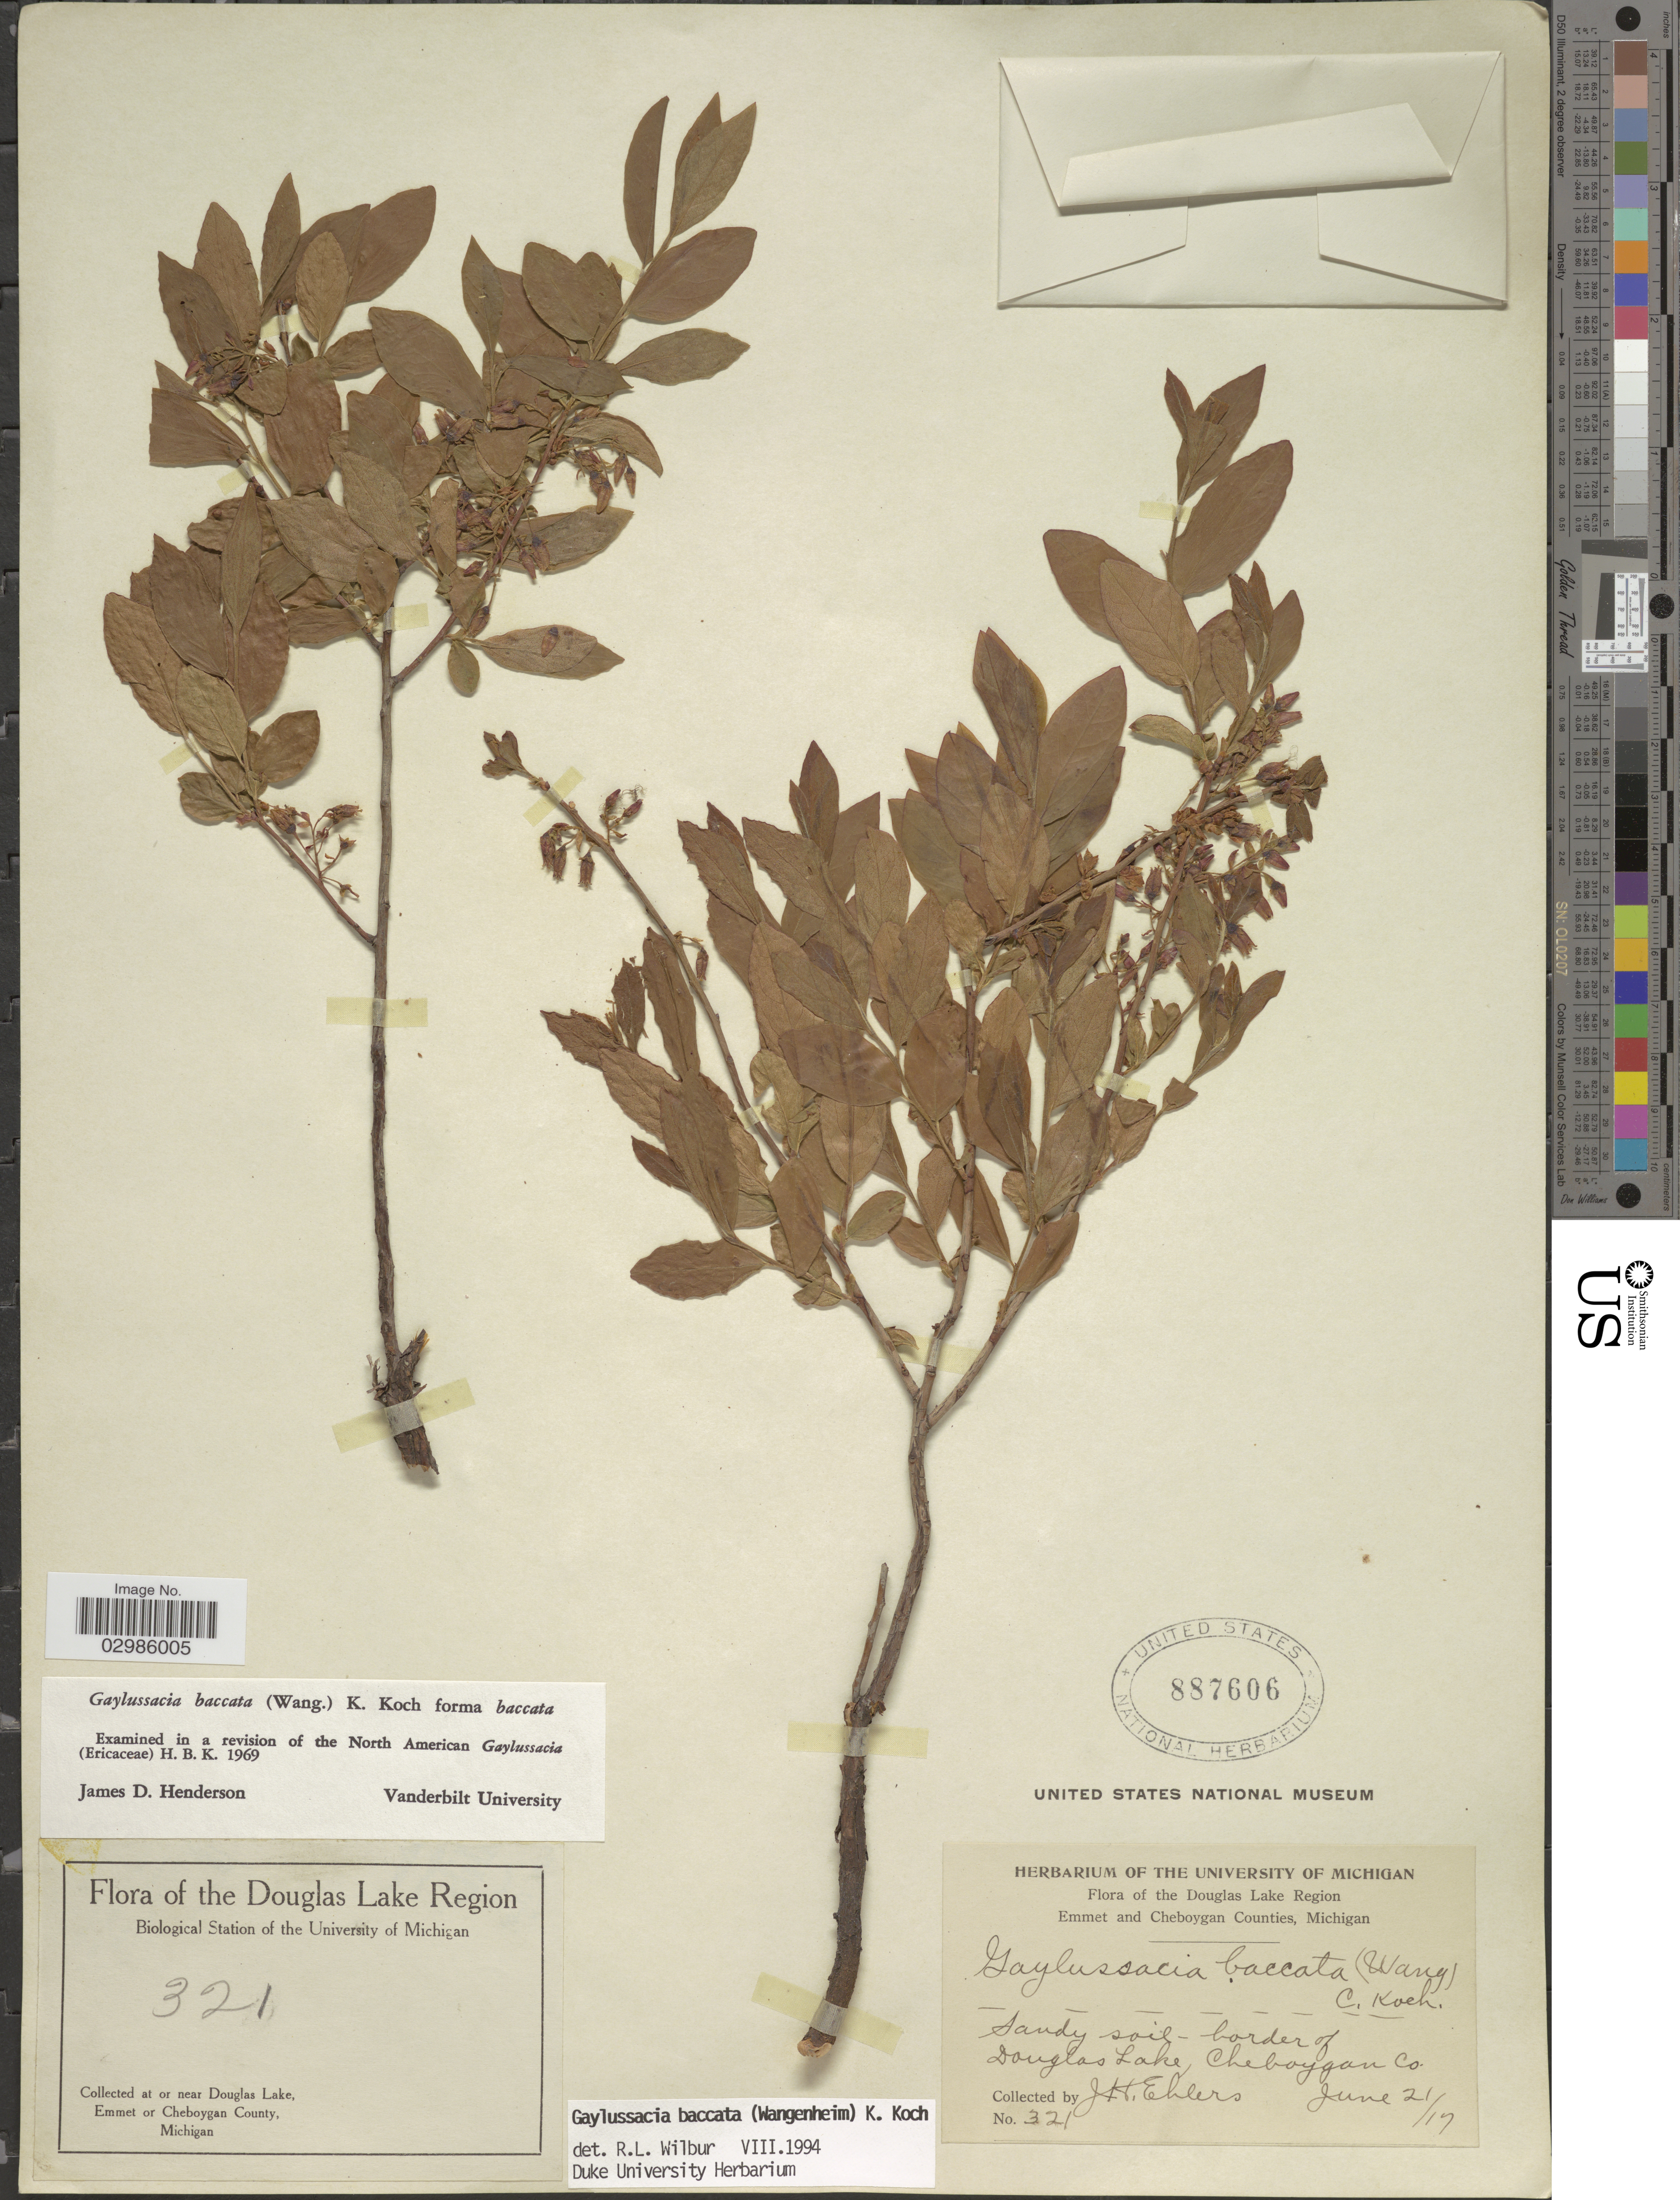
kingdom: Plantae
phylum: Tracheophyta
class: Magnoliopsida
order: Ericales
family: Ericaceae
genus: Gaylussacia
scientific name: Gaylussacia baccata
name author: (Wangenh.) K. Koch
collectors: J. H. Ehlers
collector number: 321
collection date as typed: Transcribed d/m/y: 21/6/17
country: United States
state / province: Michigan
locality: Douglas Lake Region. Border of Douglas Lake, Cheboyan Co. At or near Douglas Lake, Emmet or Cheboyan County.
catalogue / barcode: US 887606